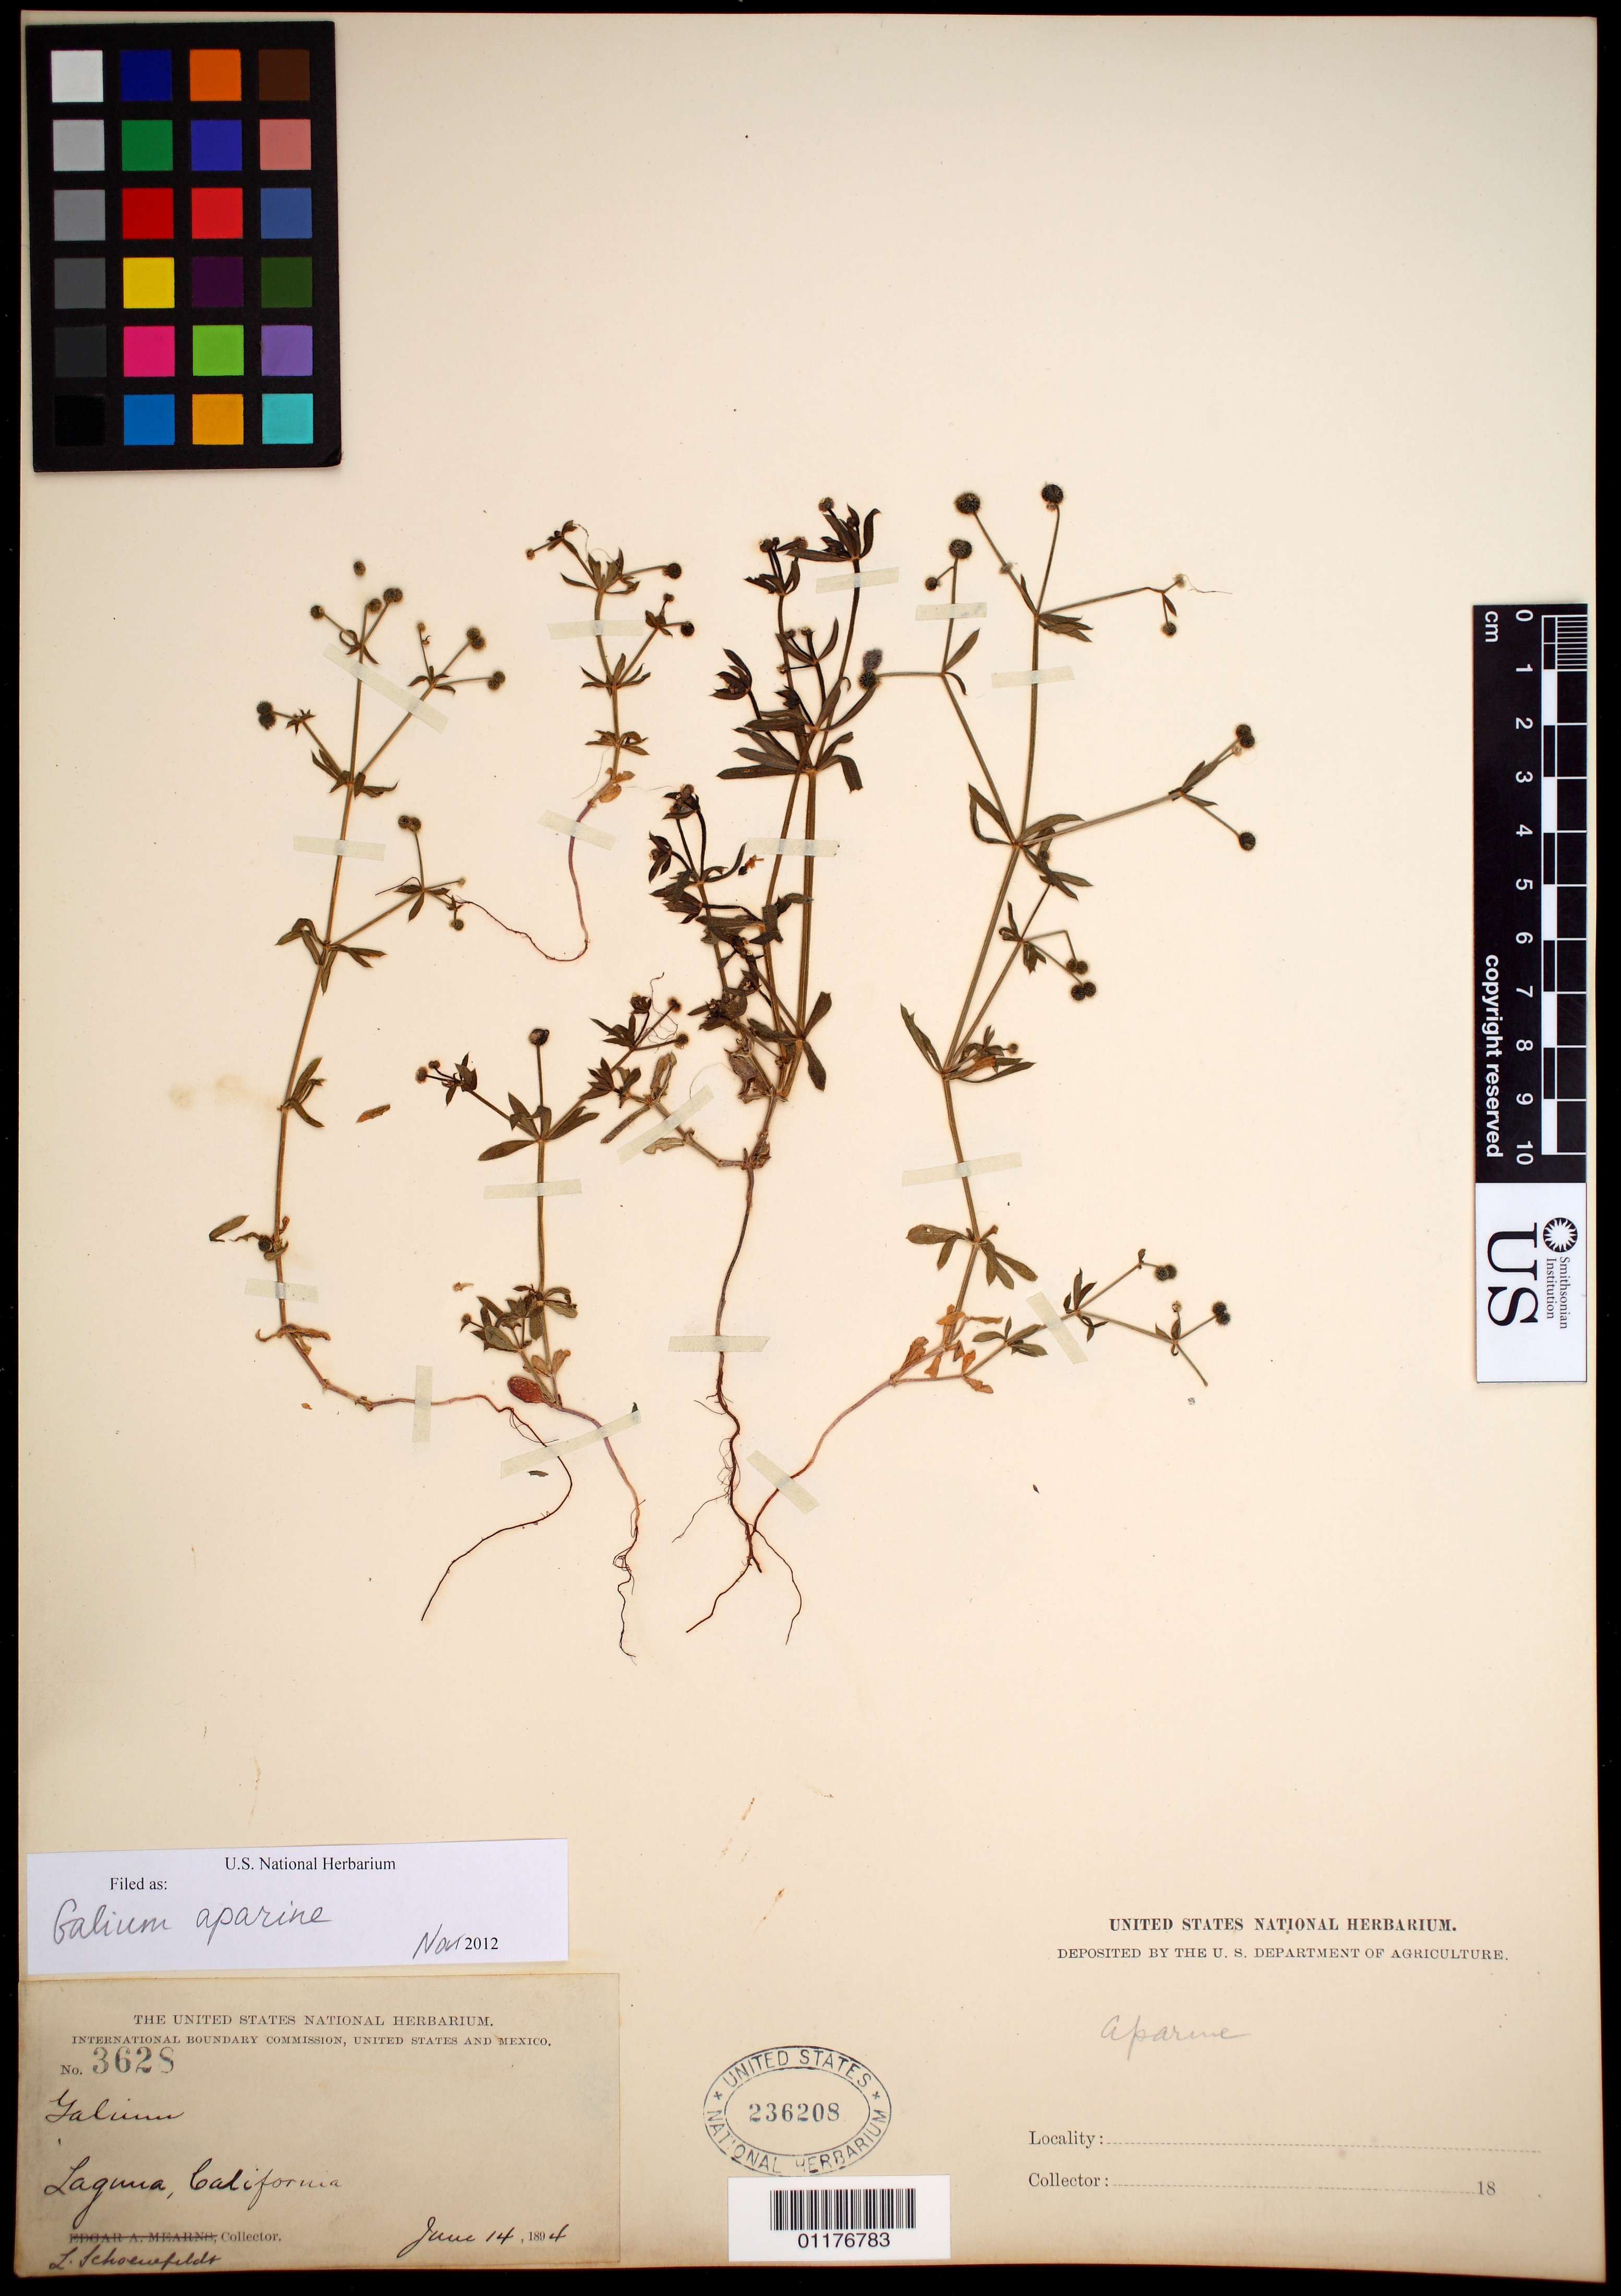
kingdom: Plantae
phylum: Tracheophyta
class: Magnoliopsida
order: Gentianales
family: Rubiaceae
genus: Galium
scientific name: Galium aparine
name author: L.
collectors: L. Schoenfeldt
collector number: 3628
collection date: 1894-06-14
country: United States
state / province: California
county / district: Orange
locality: Laguna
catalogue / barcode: US 236208